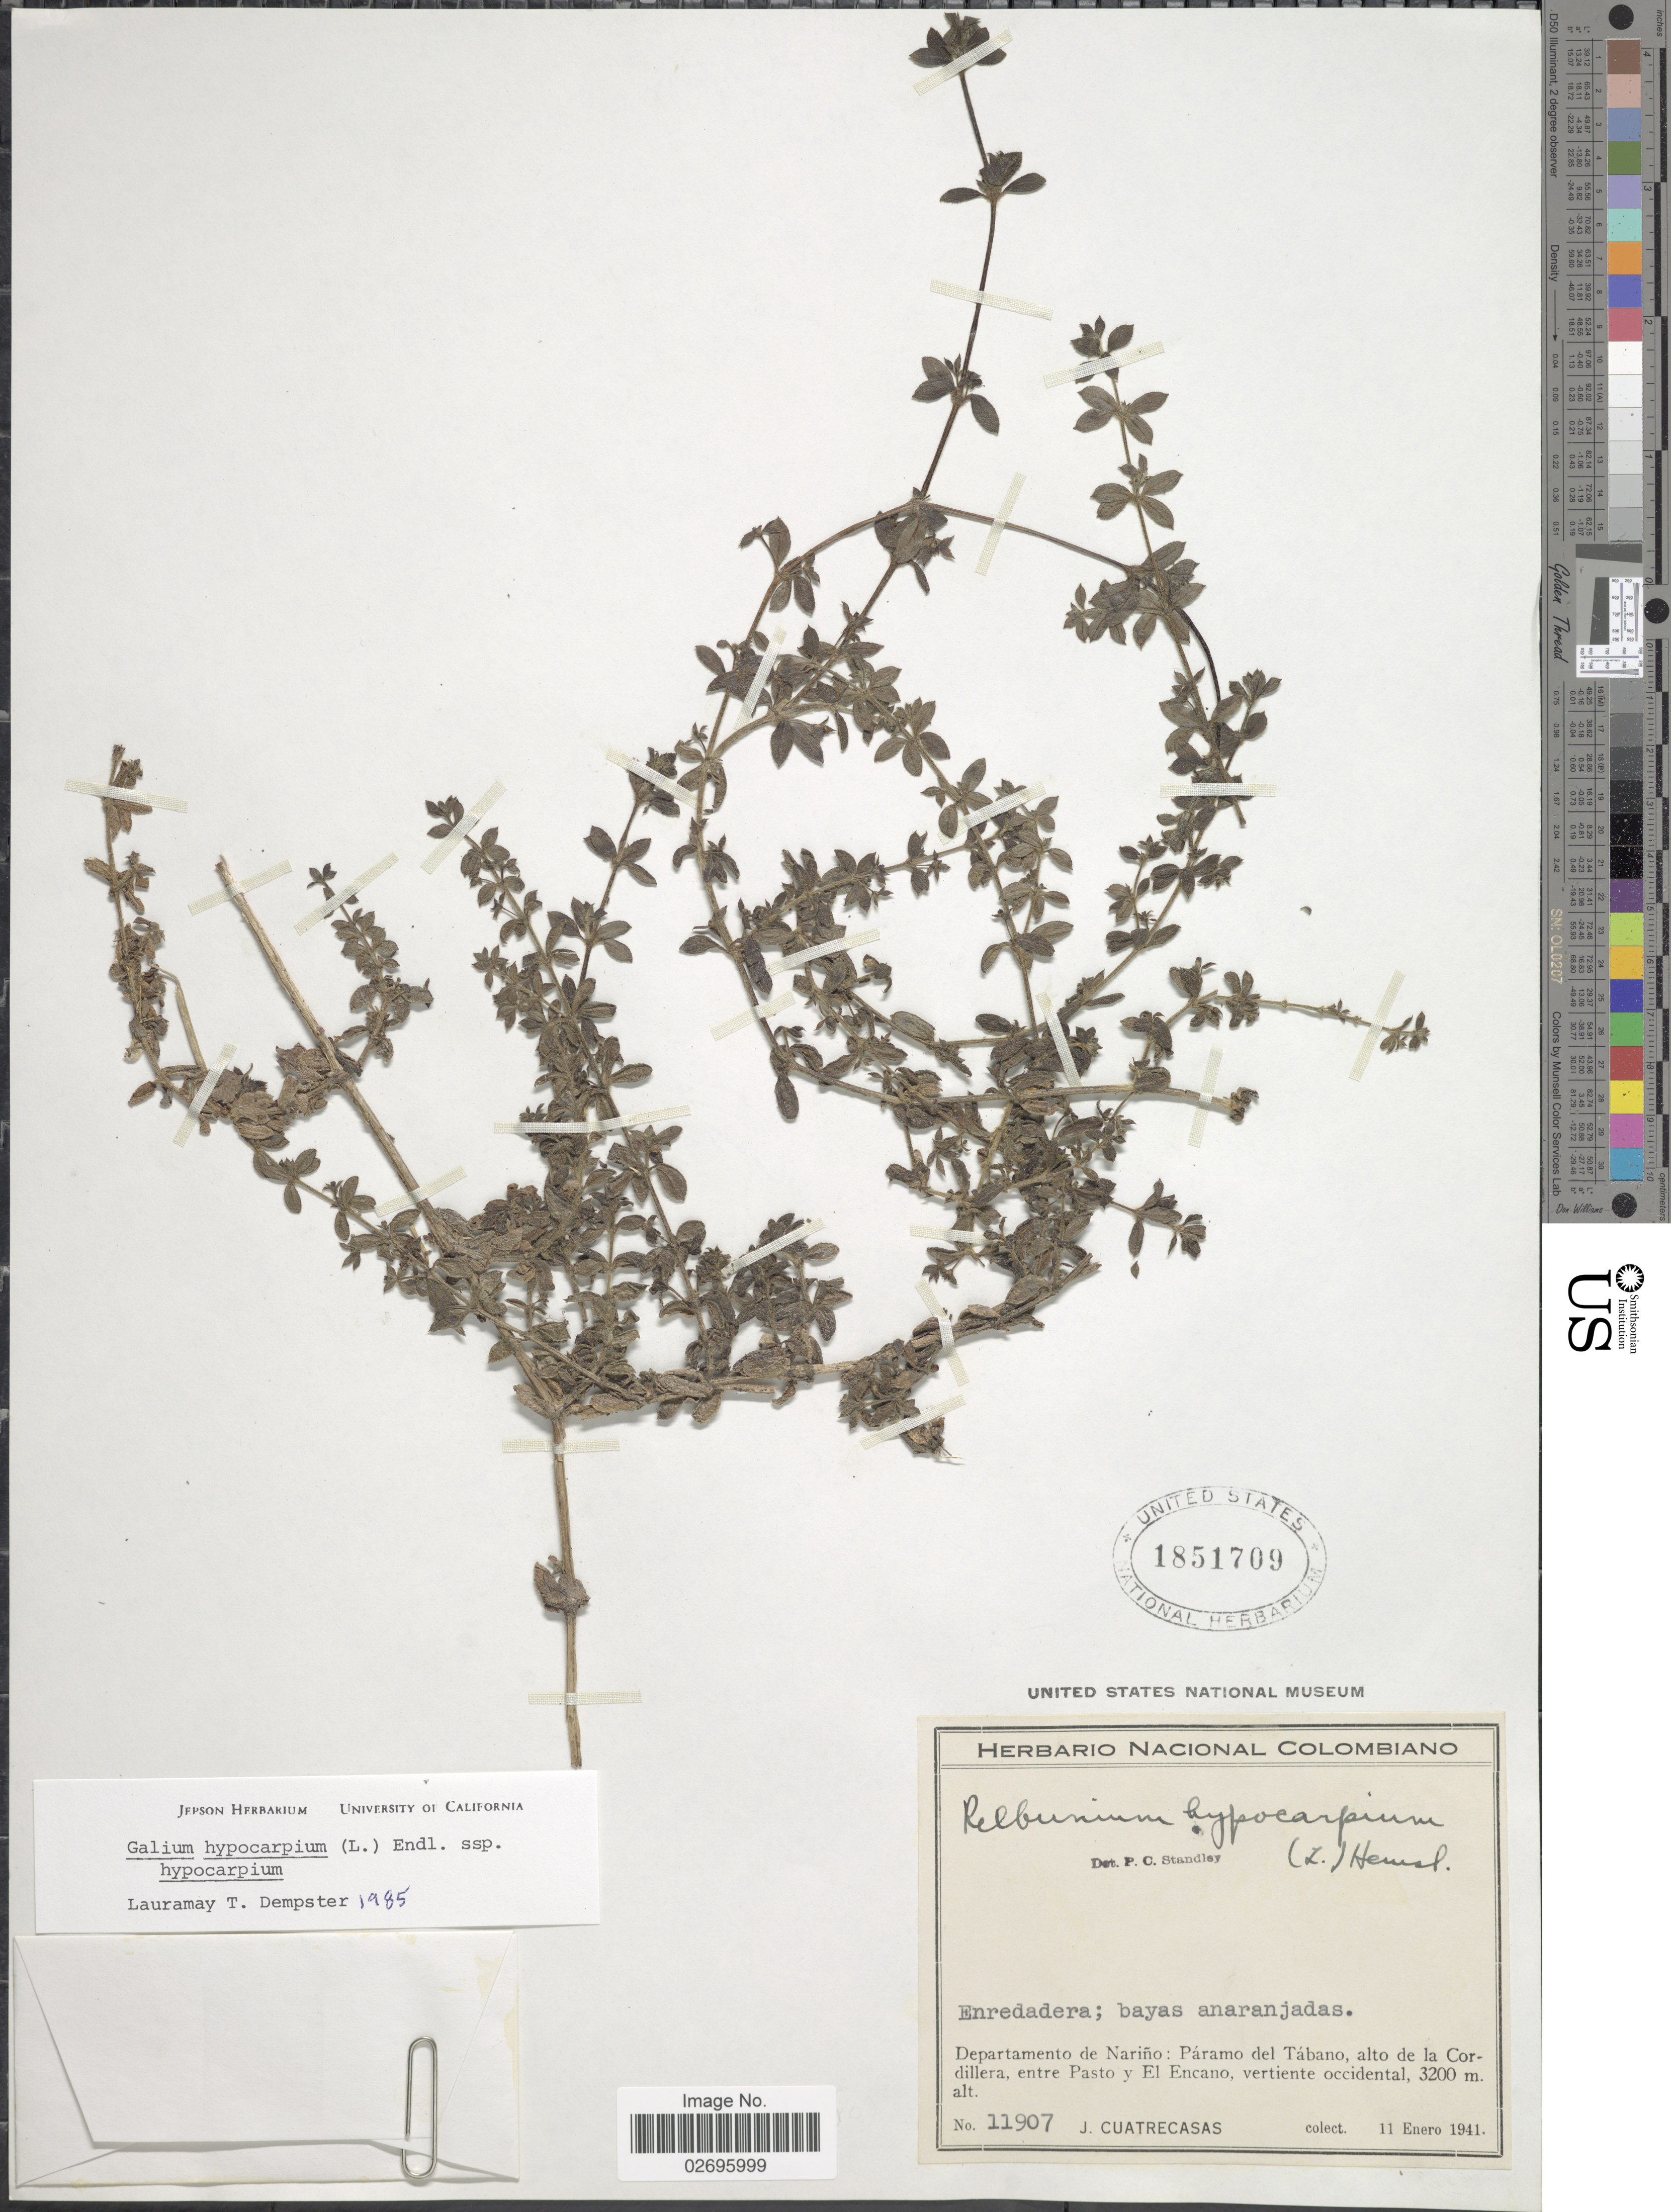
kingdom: Plantae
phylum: Tracheophyta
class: Magnoliopsida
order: Gentianales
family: Rubiaceae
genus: Galium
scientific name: Galium hypocarpium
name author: (L.) Endl. ex Griseb.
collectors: J. Cuatrecasas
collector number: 11907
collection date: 1941-01-11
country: Colombia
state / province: Nariño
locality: Departamento de Nariño: Páramo del Tábano, alto de la Cordillera, entre Pasto y El Encano, vertiente occidental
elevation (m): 3200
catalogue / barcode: US 1851709